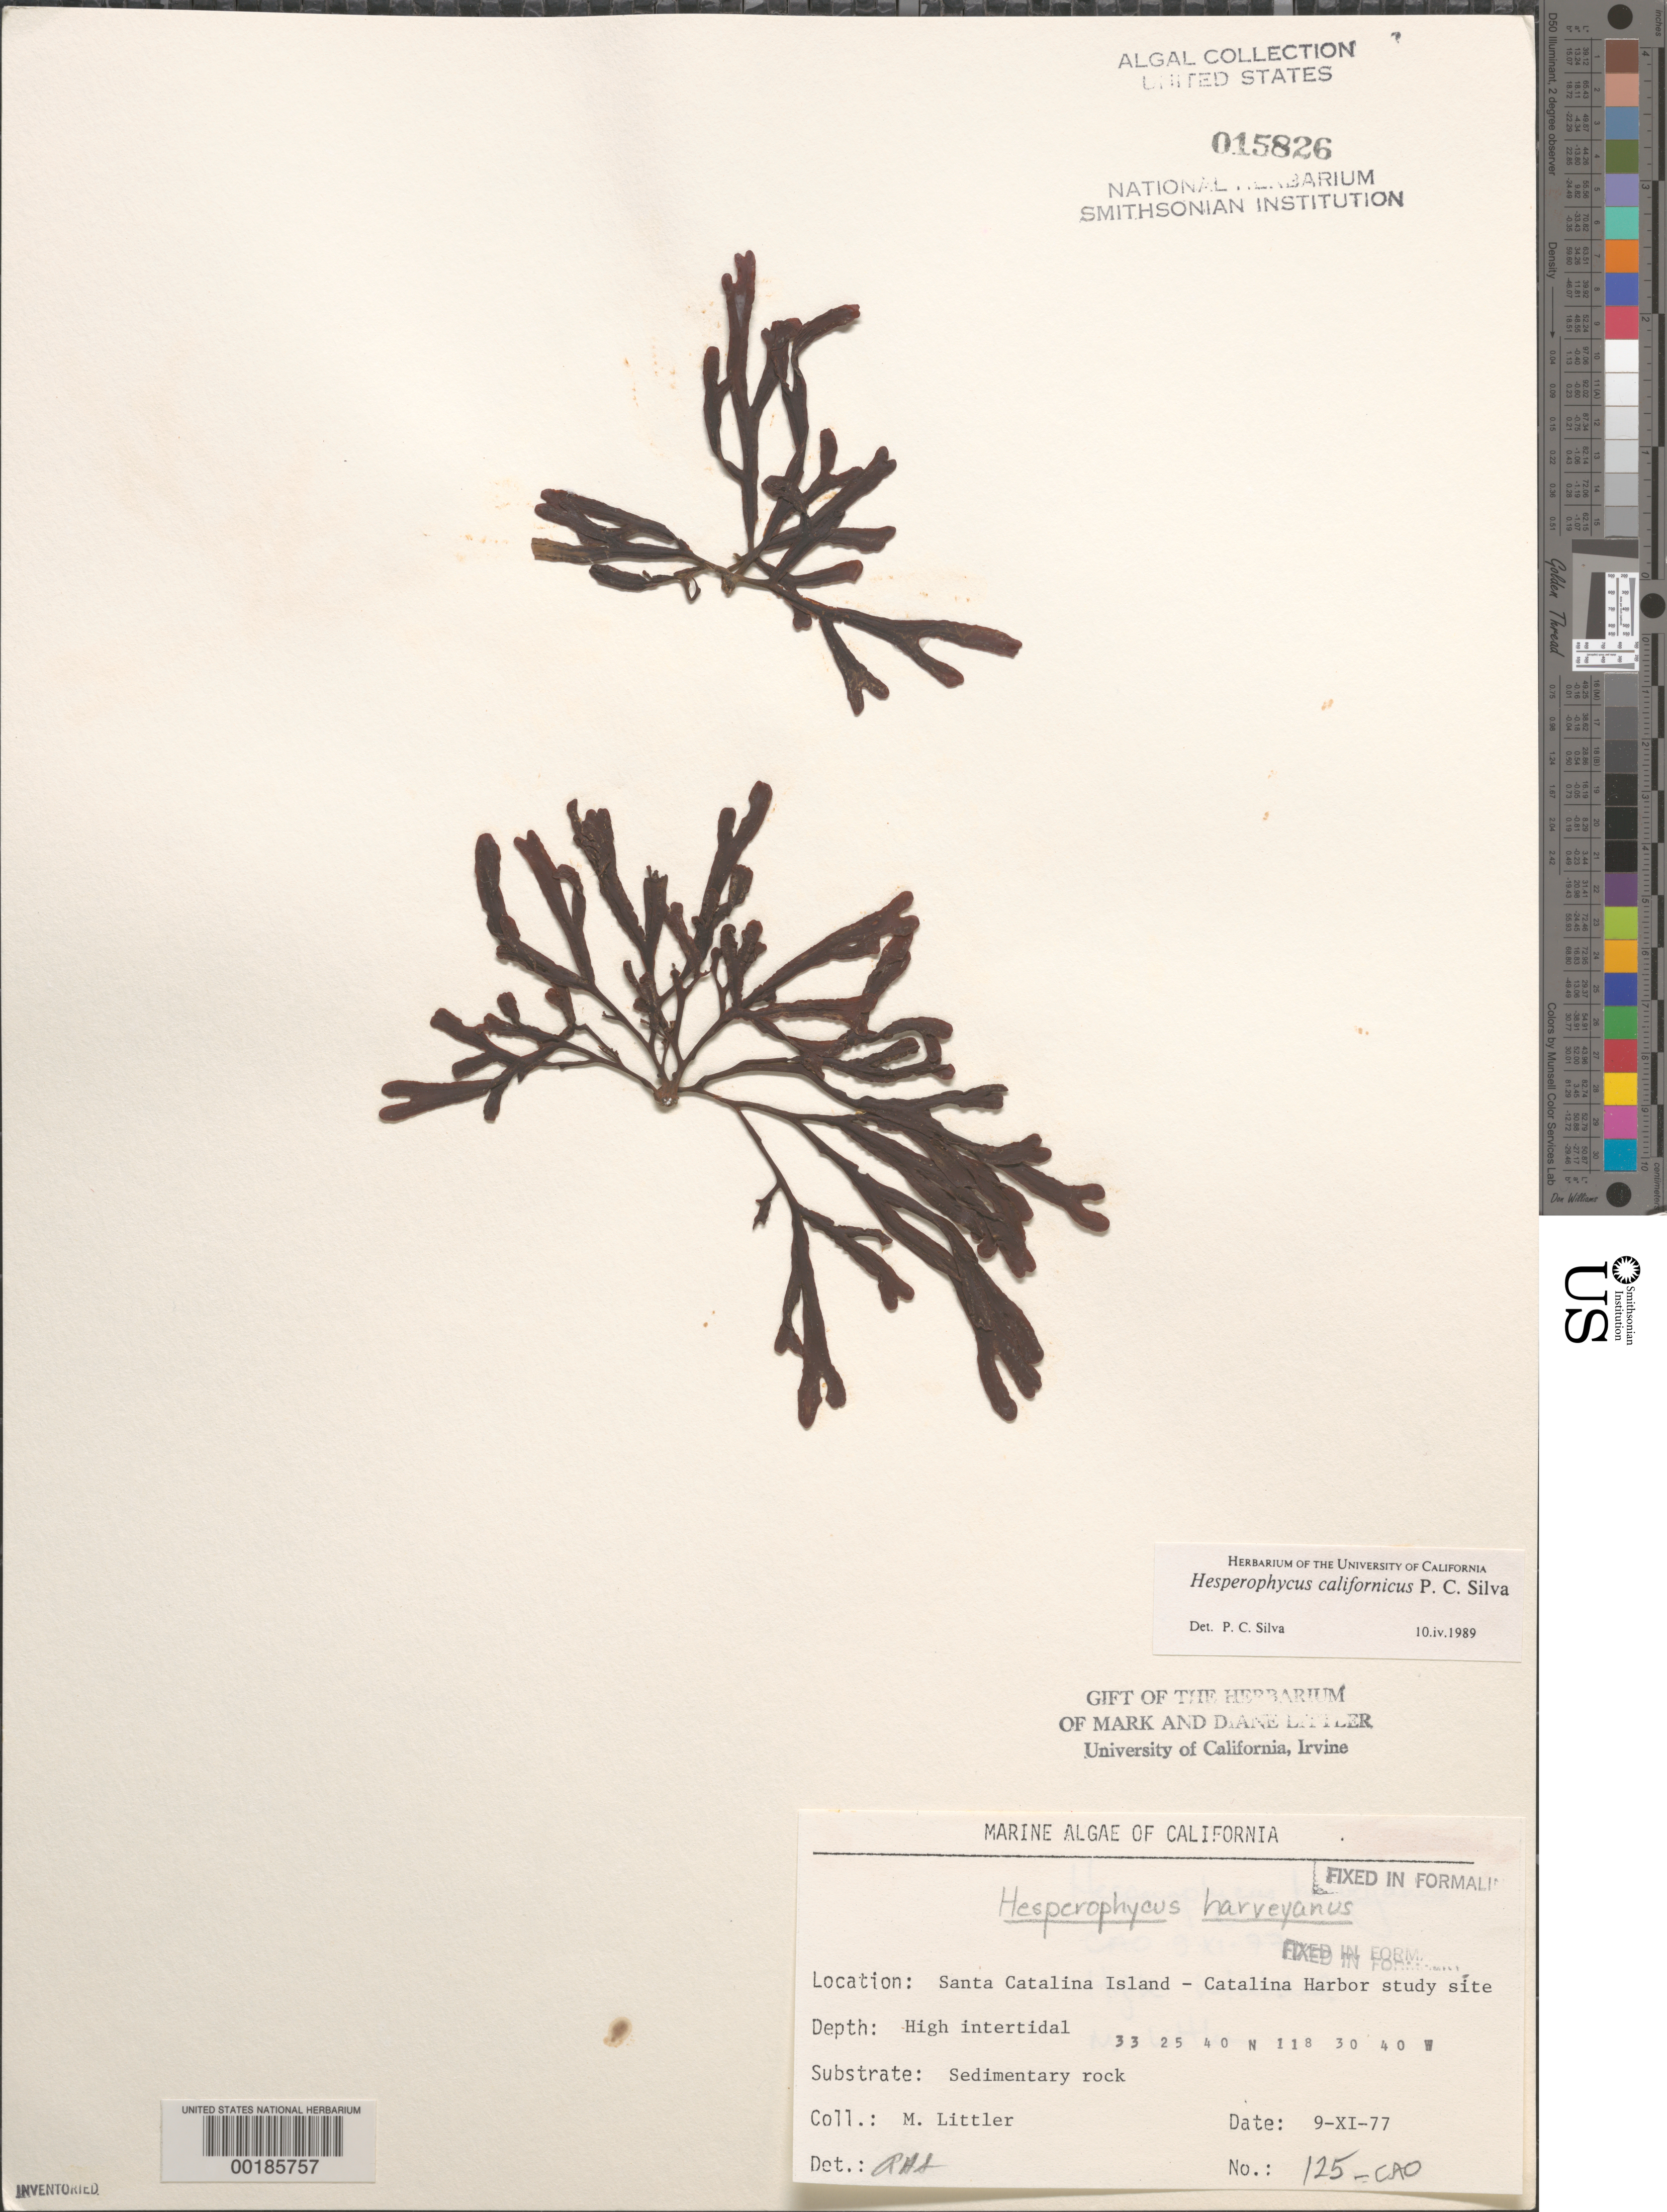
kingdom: Chromista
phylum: Ochrophyta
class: Phaeophyceae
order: Fucales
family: Fucaceae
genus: Hesperophycus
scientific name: Hesperophycus californicus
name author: P.C. Silva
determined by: Silva, P. C.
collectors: M. M. Littler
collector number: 125-cao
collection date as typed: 09 Nov 1977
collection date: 1977-11-09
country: United States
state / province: California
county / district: Los Angeles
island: Santa Catalina Island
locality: Catalina Harbor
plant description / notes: BLM-SOCALBIGHT Rocky Intertidal Survey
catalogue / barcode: US 15826